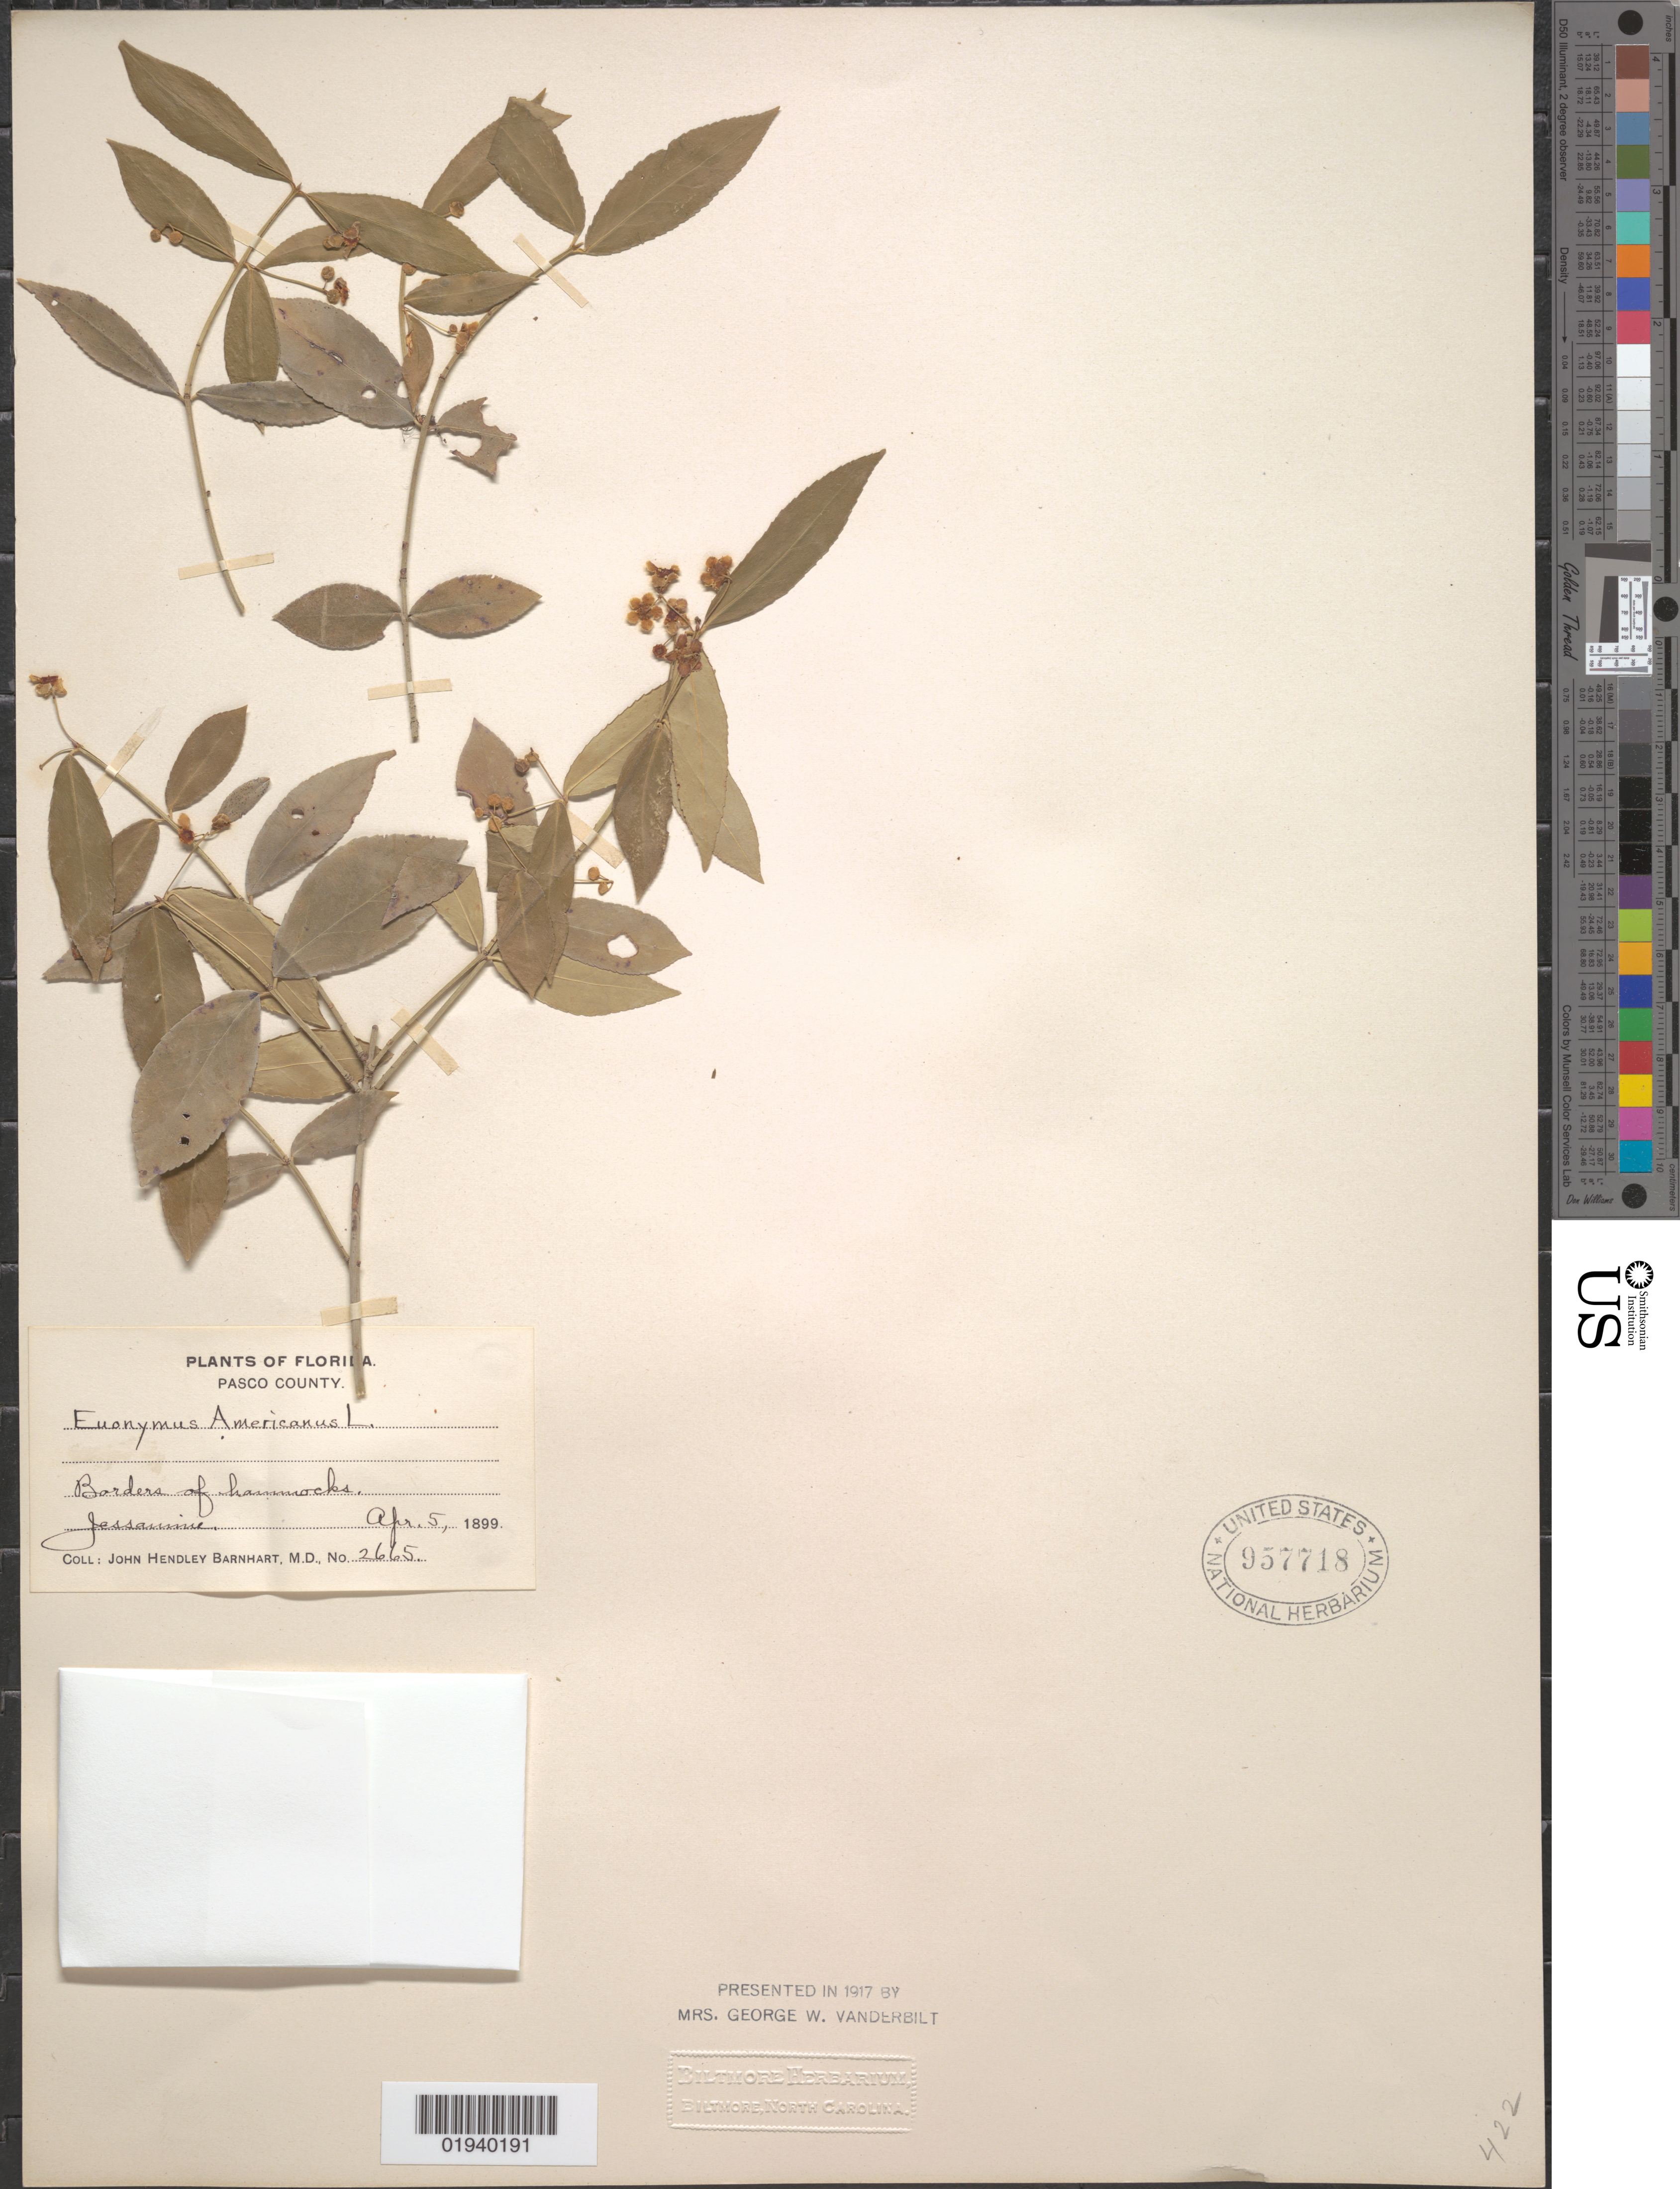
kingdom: Plantae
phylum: Tracheophyta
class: Magnoliopsida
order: Celastrales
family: Celastraceae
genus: Euonymus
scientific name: Euonymus americanus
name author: L.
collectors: J. H. Barnhart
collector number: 2665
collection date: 1899-04-05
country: United States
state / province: Florida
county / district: Pasco County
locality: Jessamine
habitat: Borders of hammocks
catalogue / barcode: US 957718